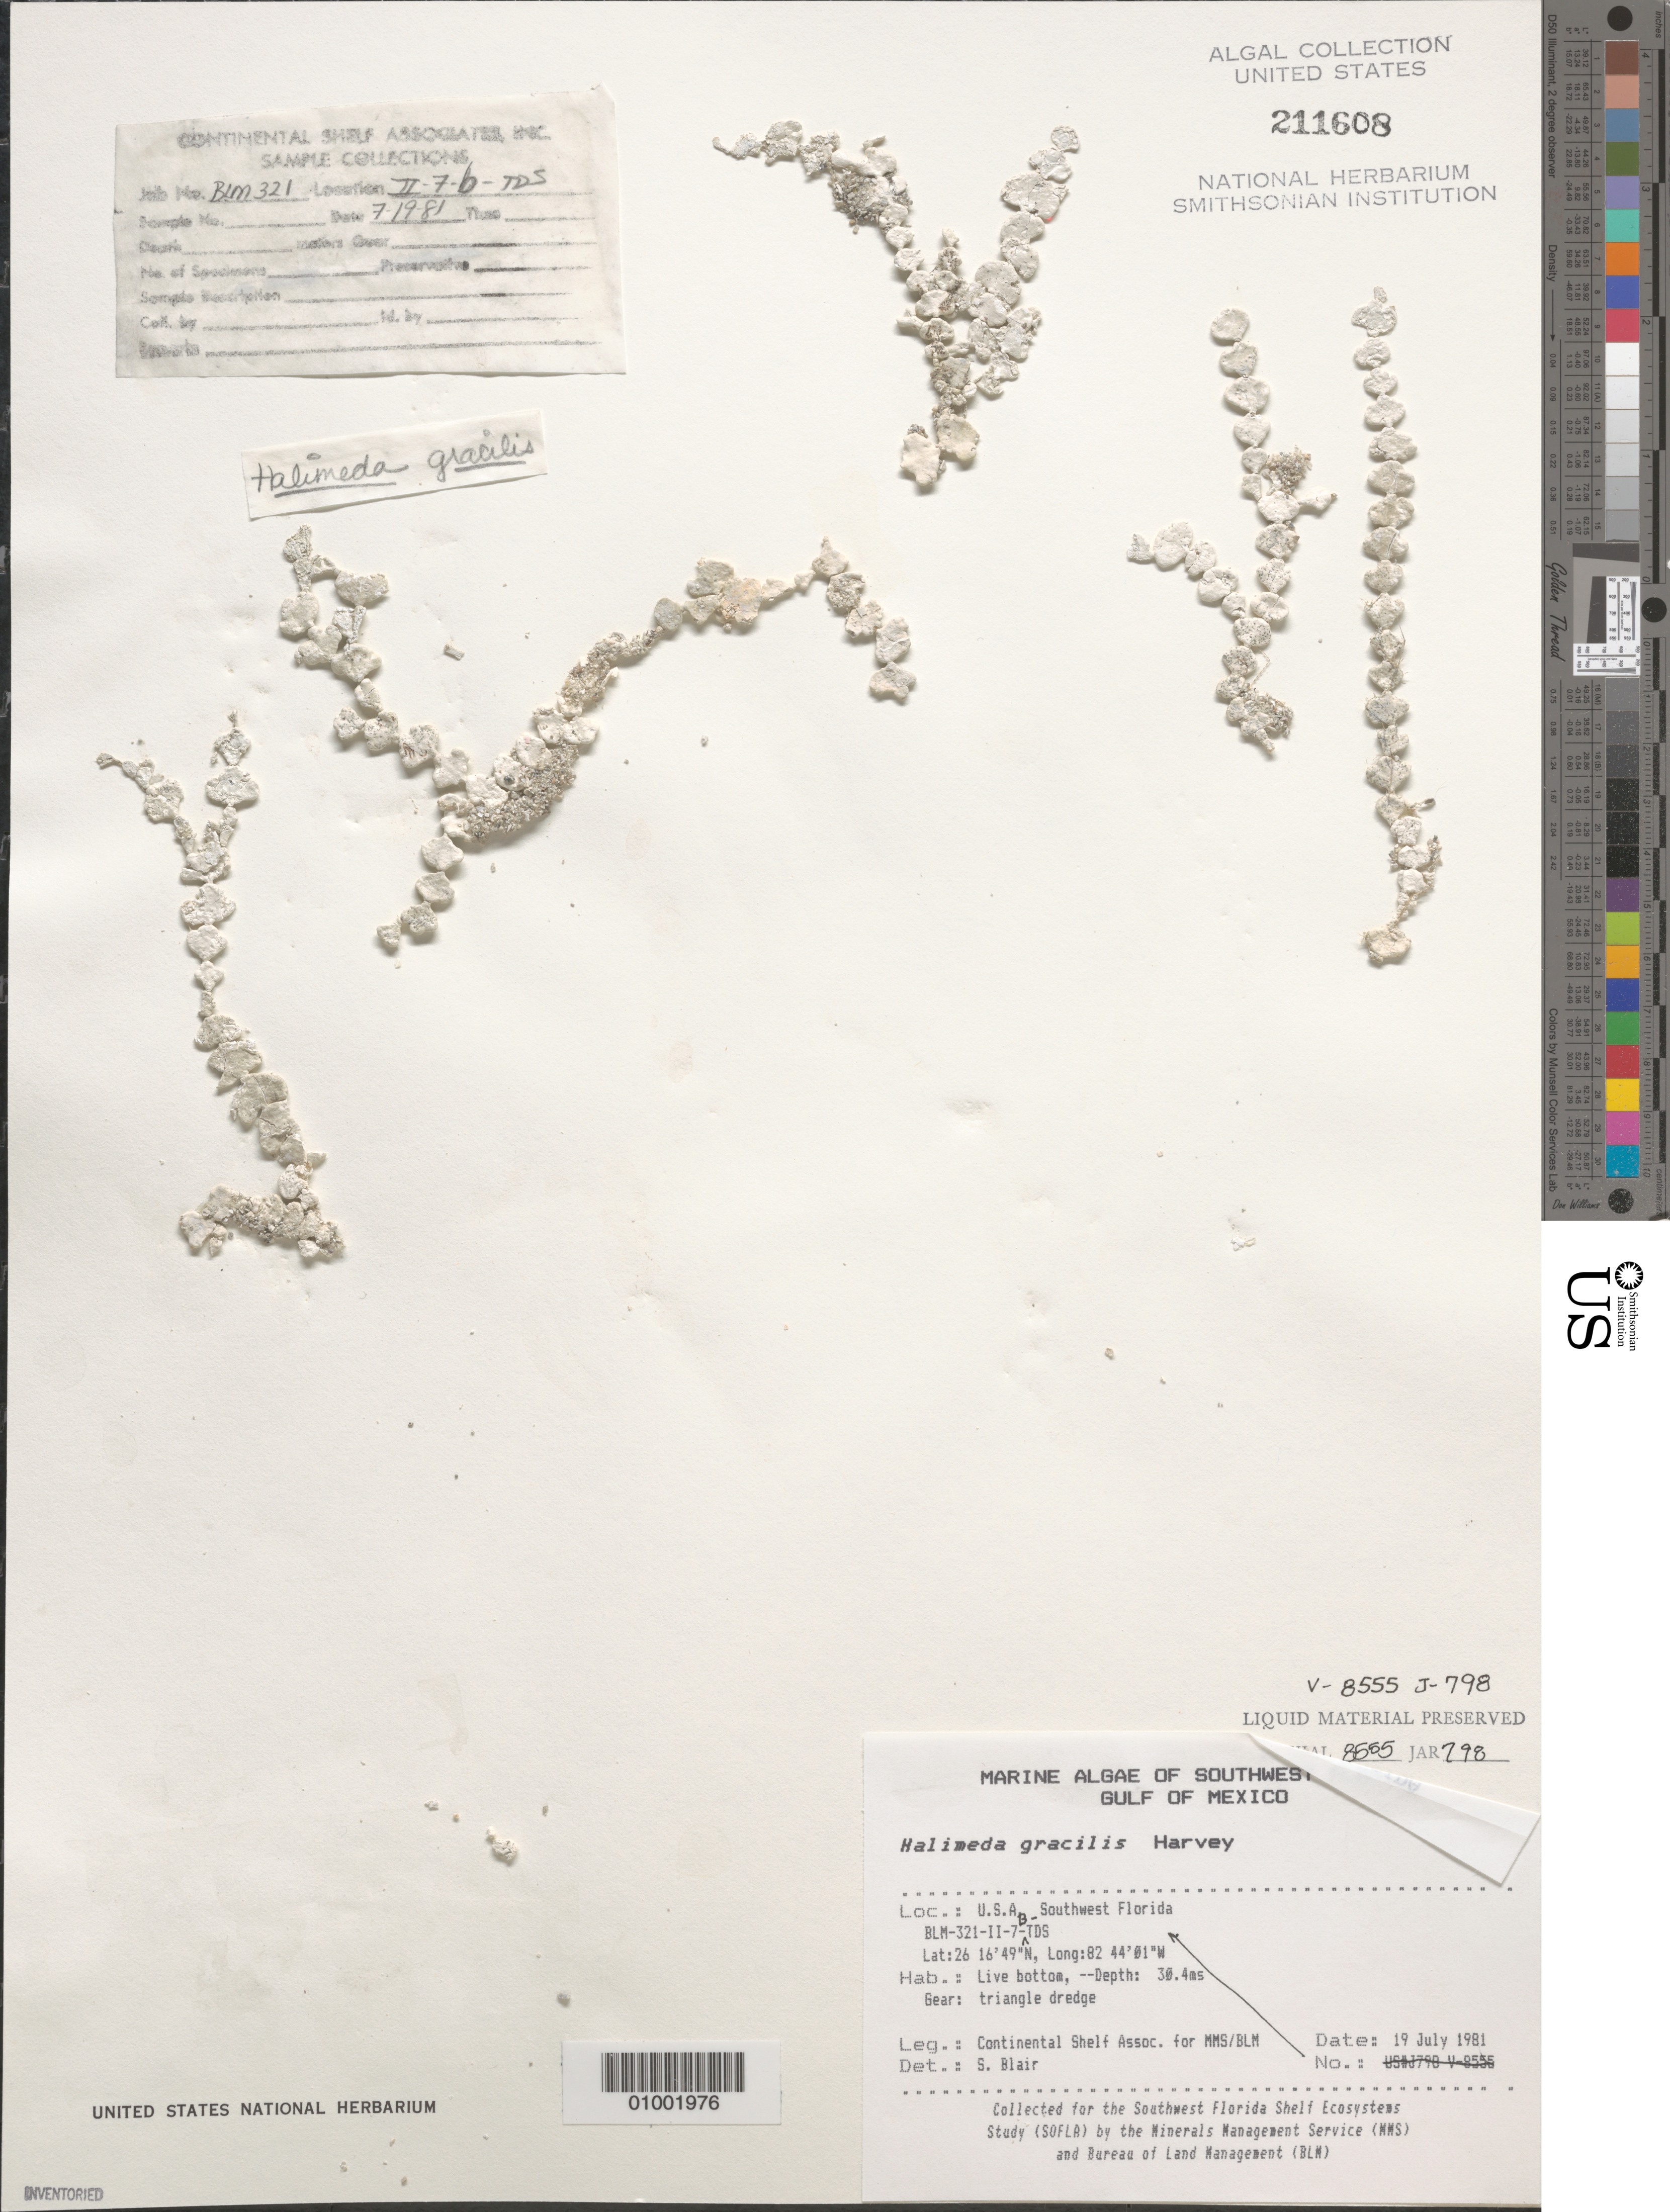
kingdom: Plantae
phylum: Chlorophyta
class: Ulvophyceae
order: Bryopsidales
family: Halimedaceae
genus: Halimeda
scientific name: Halimeda gracilis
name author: Harv. ex J. Agardh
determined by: Blair, S. M.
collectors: Continental Shelf Associates for the MMS/BLM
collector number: BLM-321-II-7-B-TDS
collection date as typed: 19 Jul 1981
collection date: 1981-07-19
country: United States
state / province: Florida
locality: Gulf of Mexico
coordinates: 26 16'49"N, 82 44'01"W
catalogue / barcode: US 211608